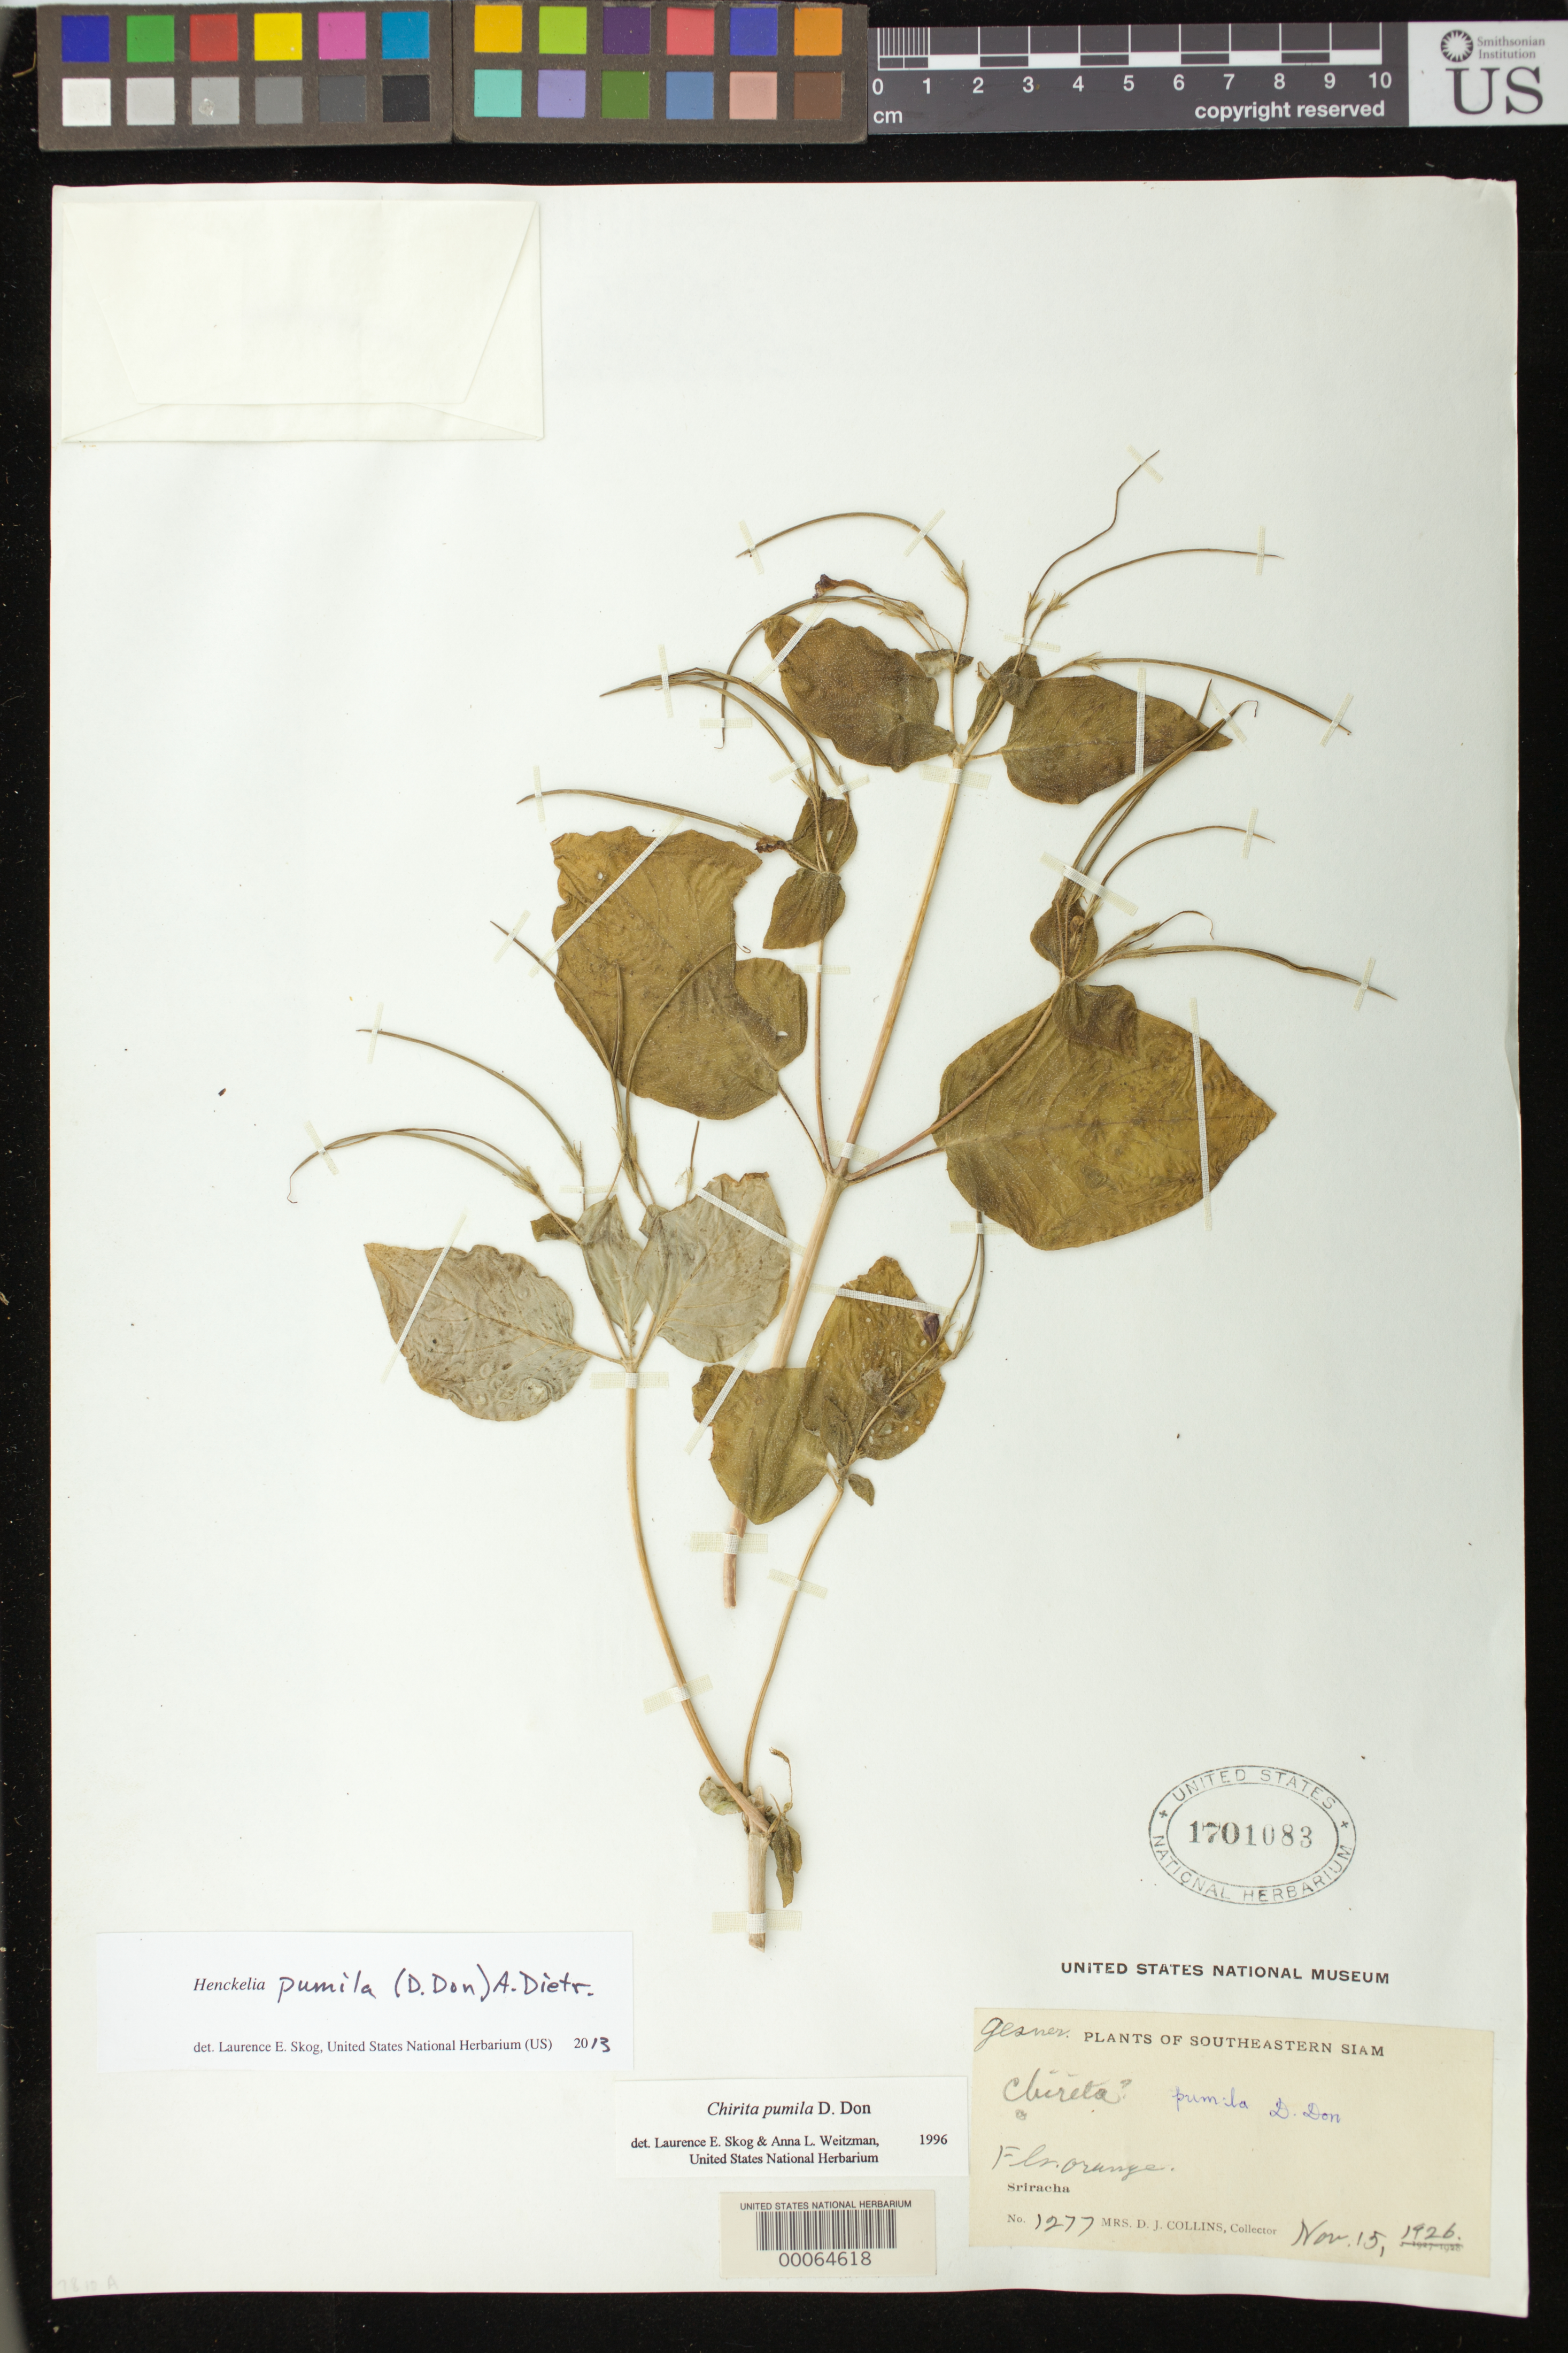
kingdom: Plantae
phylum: Tracheophyta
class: Magnoliopsida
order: Lamiales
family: Gesneriaceae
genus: Henckelia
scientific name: Henckelia pumila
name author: (D. Don) A. Dietr.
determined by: Skog, Laurence E.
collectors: Mrs. D. J. Collins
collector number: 1277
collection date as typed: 15 Nov 1926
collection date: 1926-11-15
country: Thailand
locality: Plants of southeastern siam, sriracha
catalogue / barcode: US 1701083